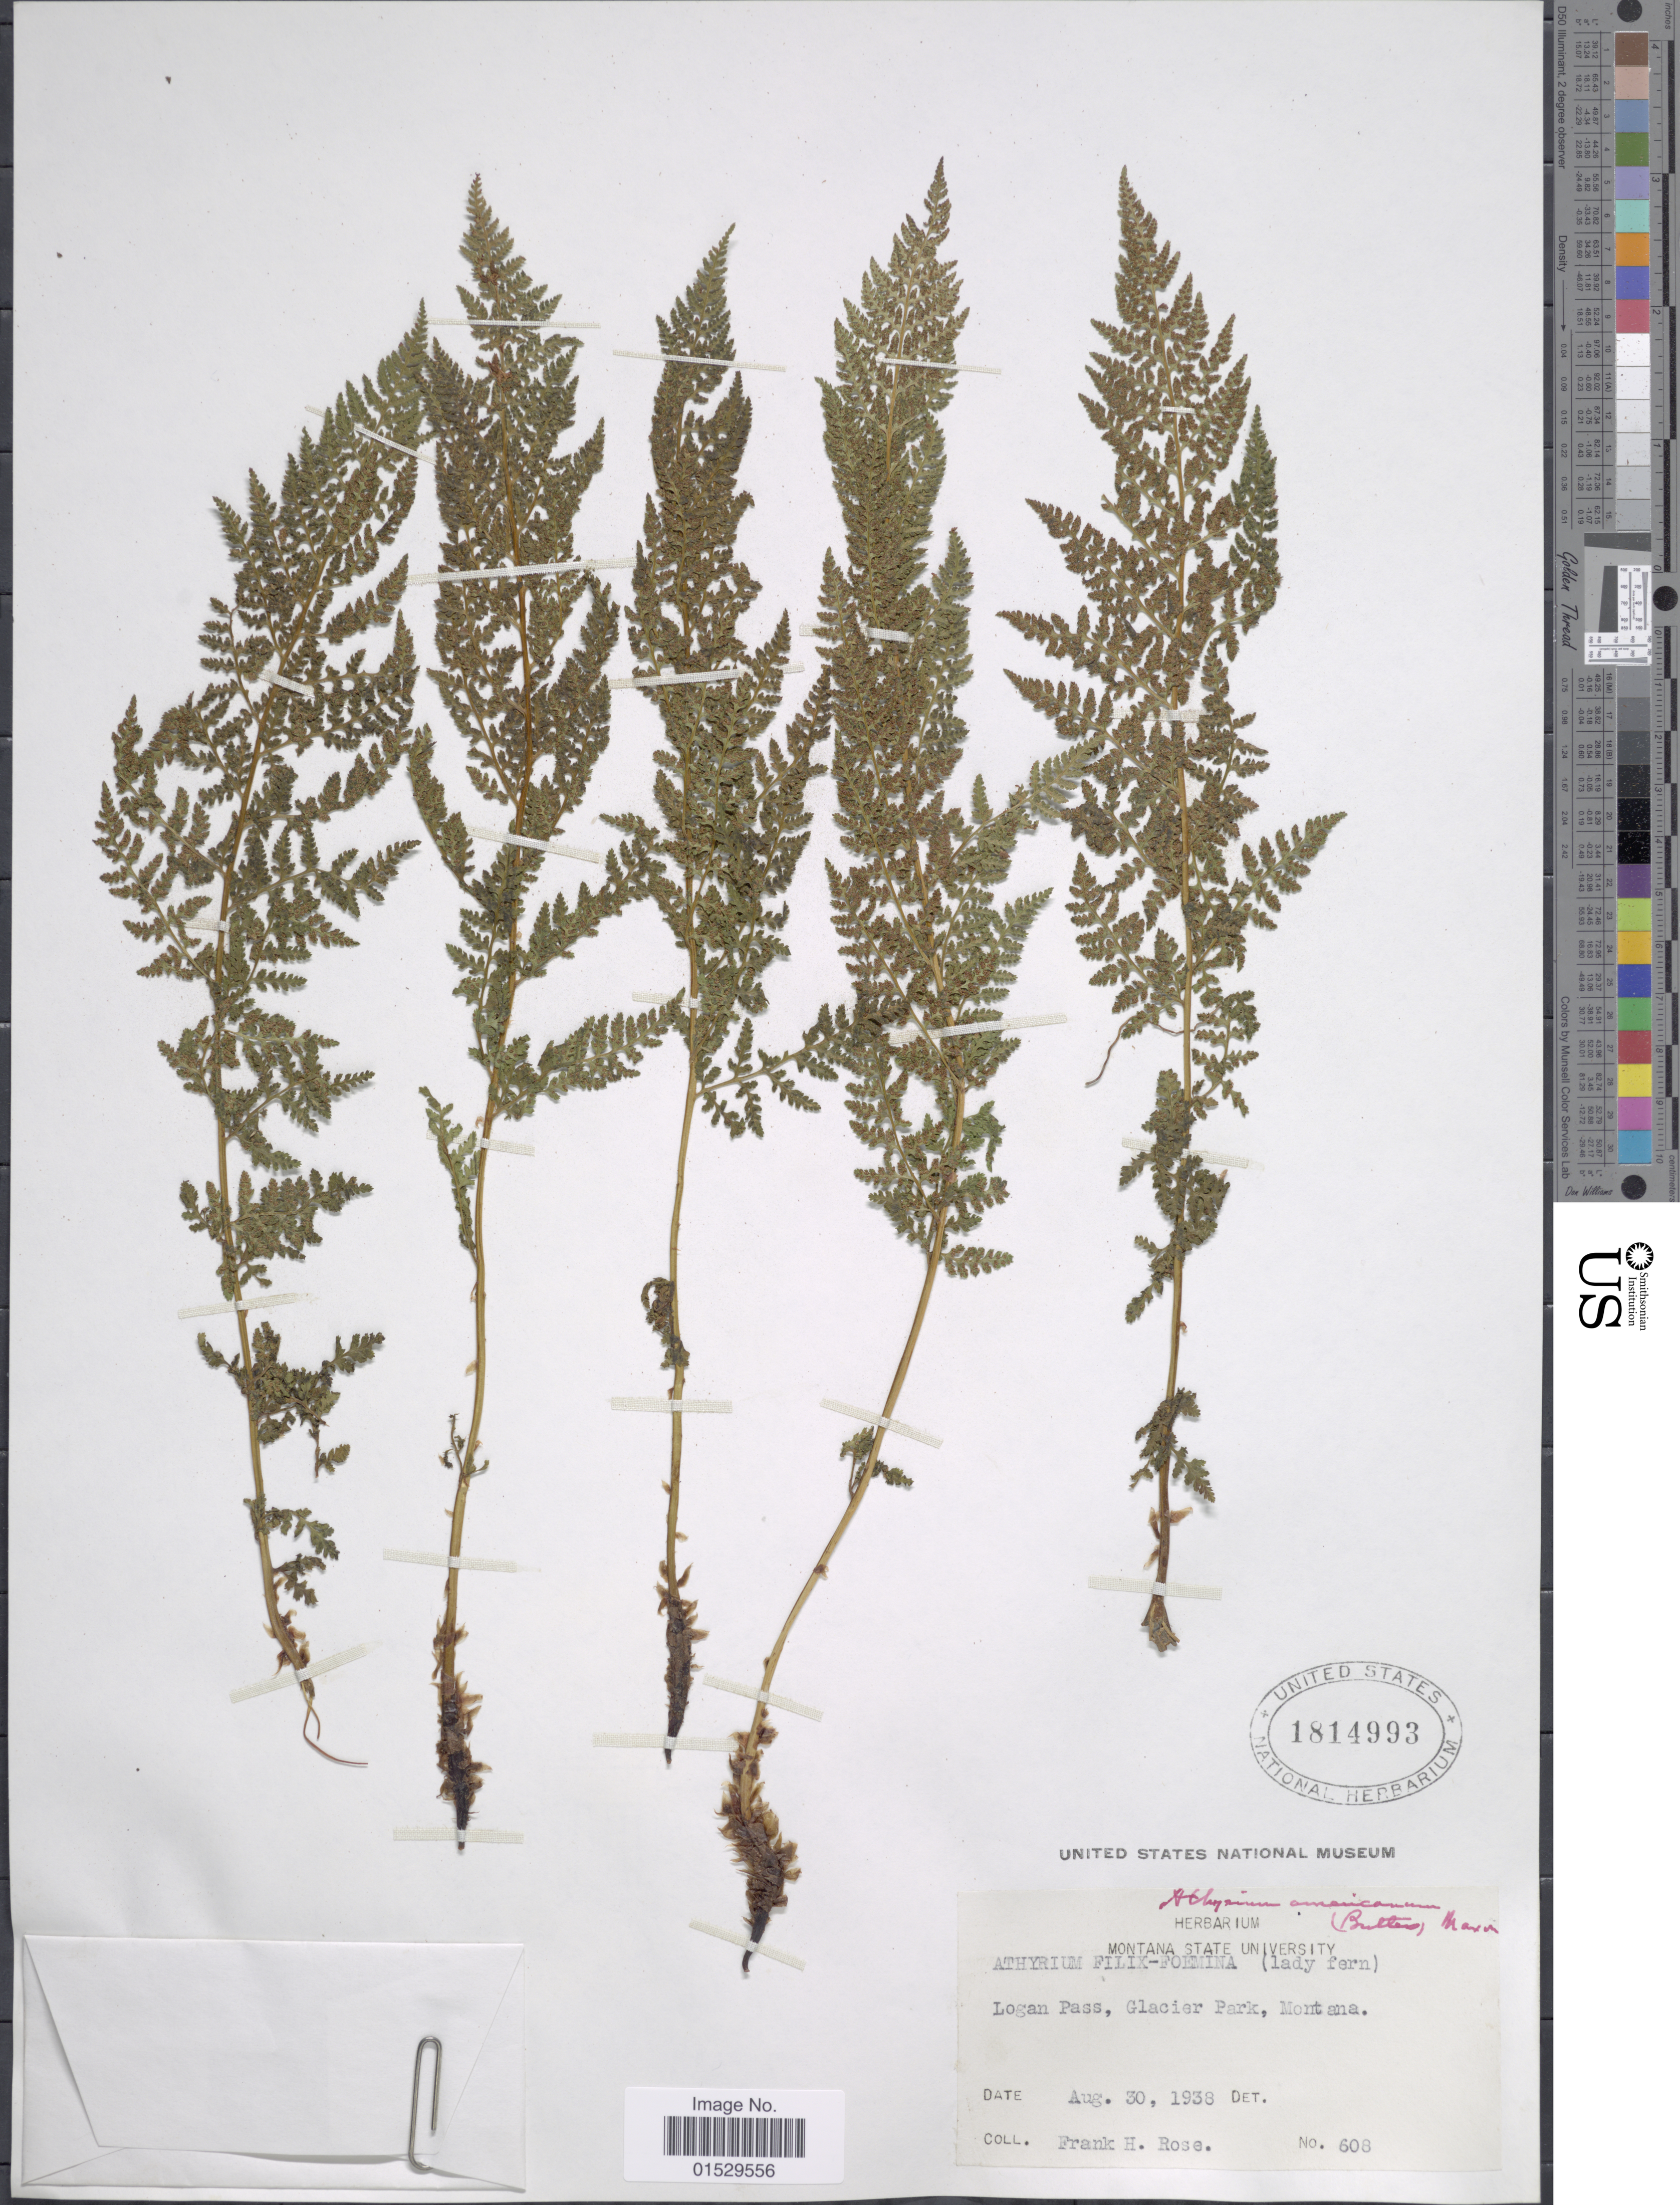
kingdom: Plantae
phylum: Tracheophyta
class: Polypodiopsida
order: Polypodiales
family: Athyriaceae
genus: Athyrium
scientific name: Athyrium distentifolilum subsp. americanum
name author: (Butters) Hultén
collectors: F. H. Rose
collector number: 608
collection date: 1938-08-30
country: United States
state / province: Montana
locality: Logan Pass, Glacier Park, Montana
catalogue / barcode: US 1814993